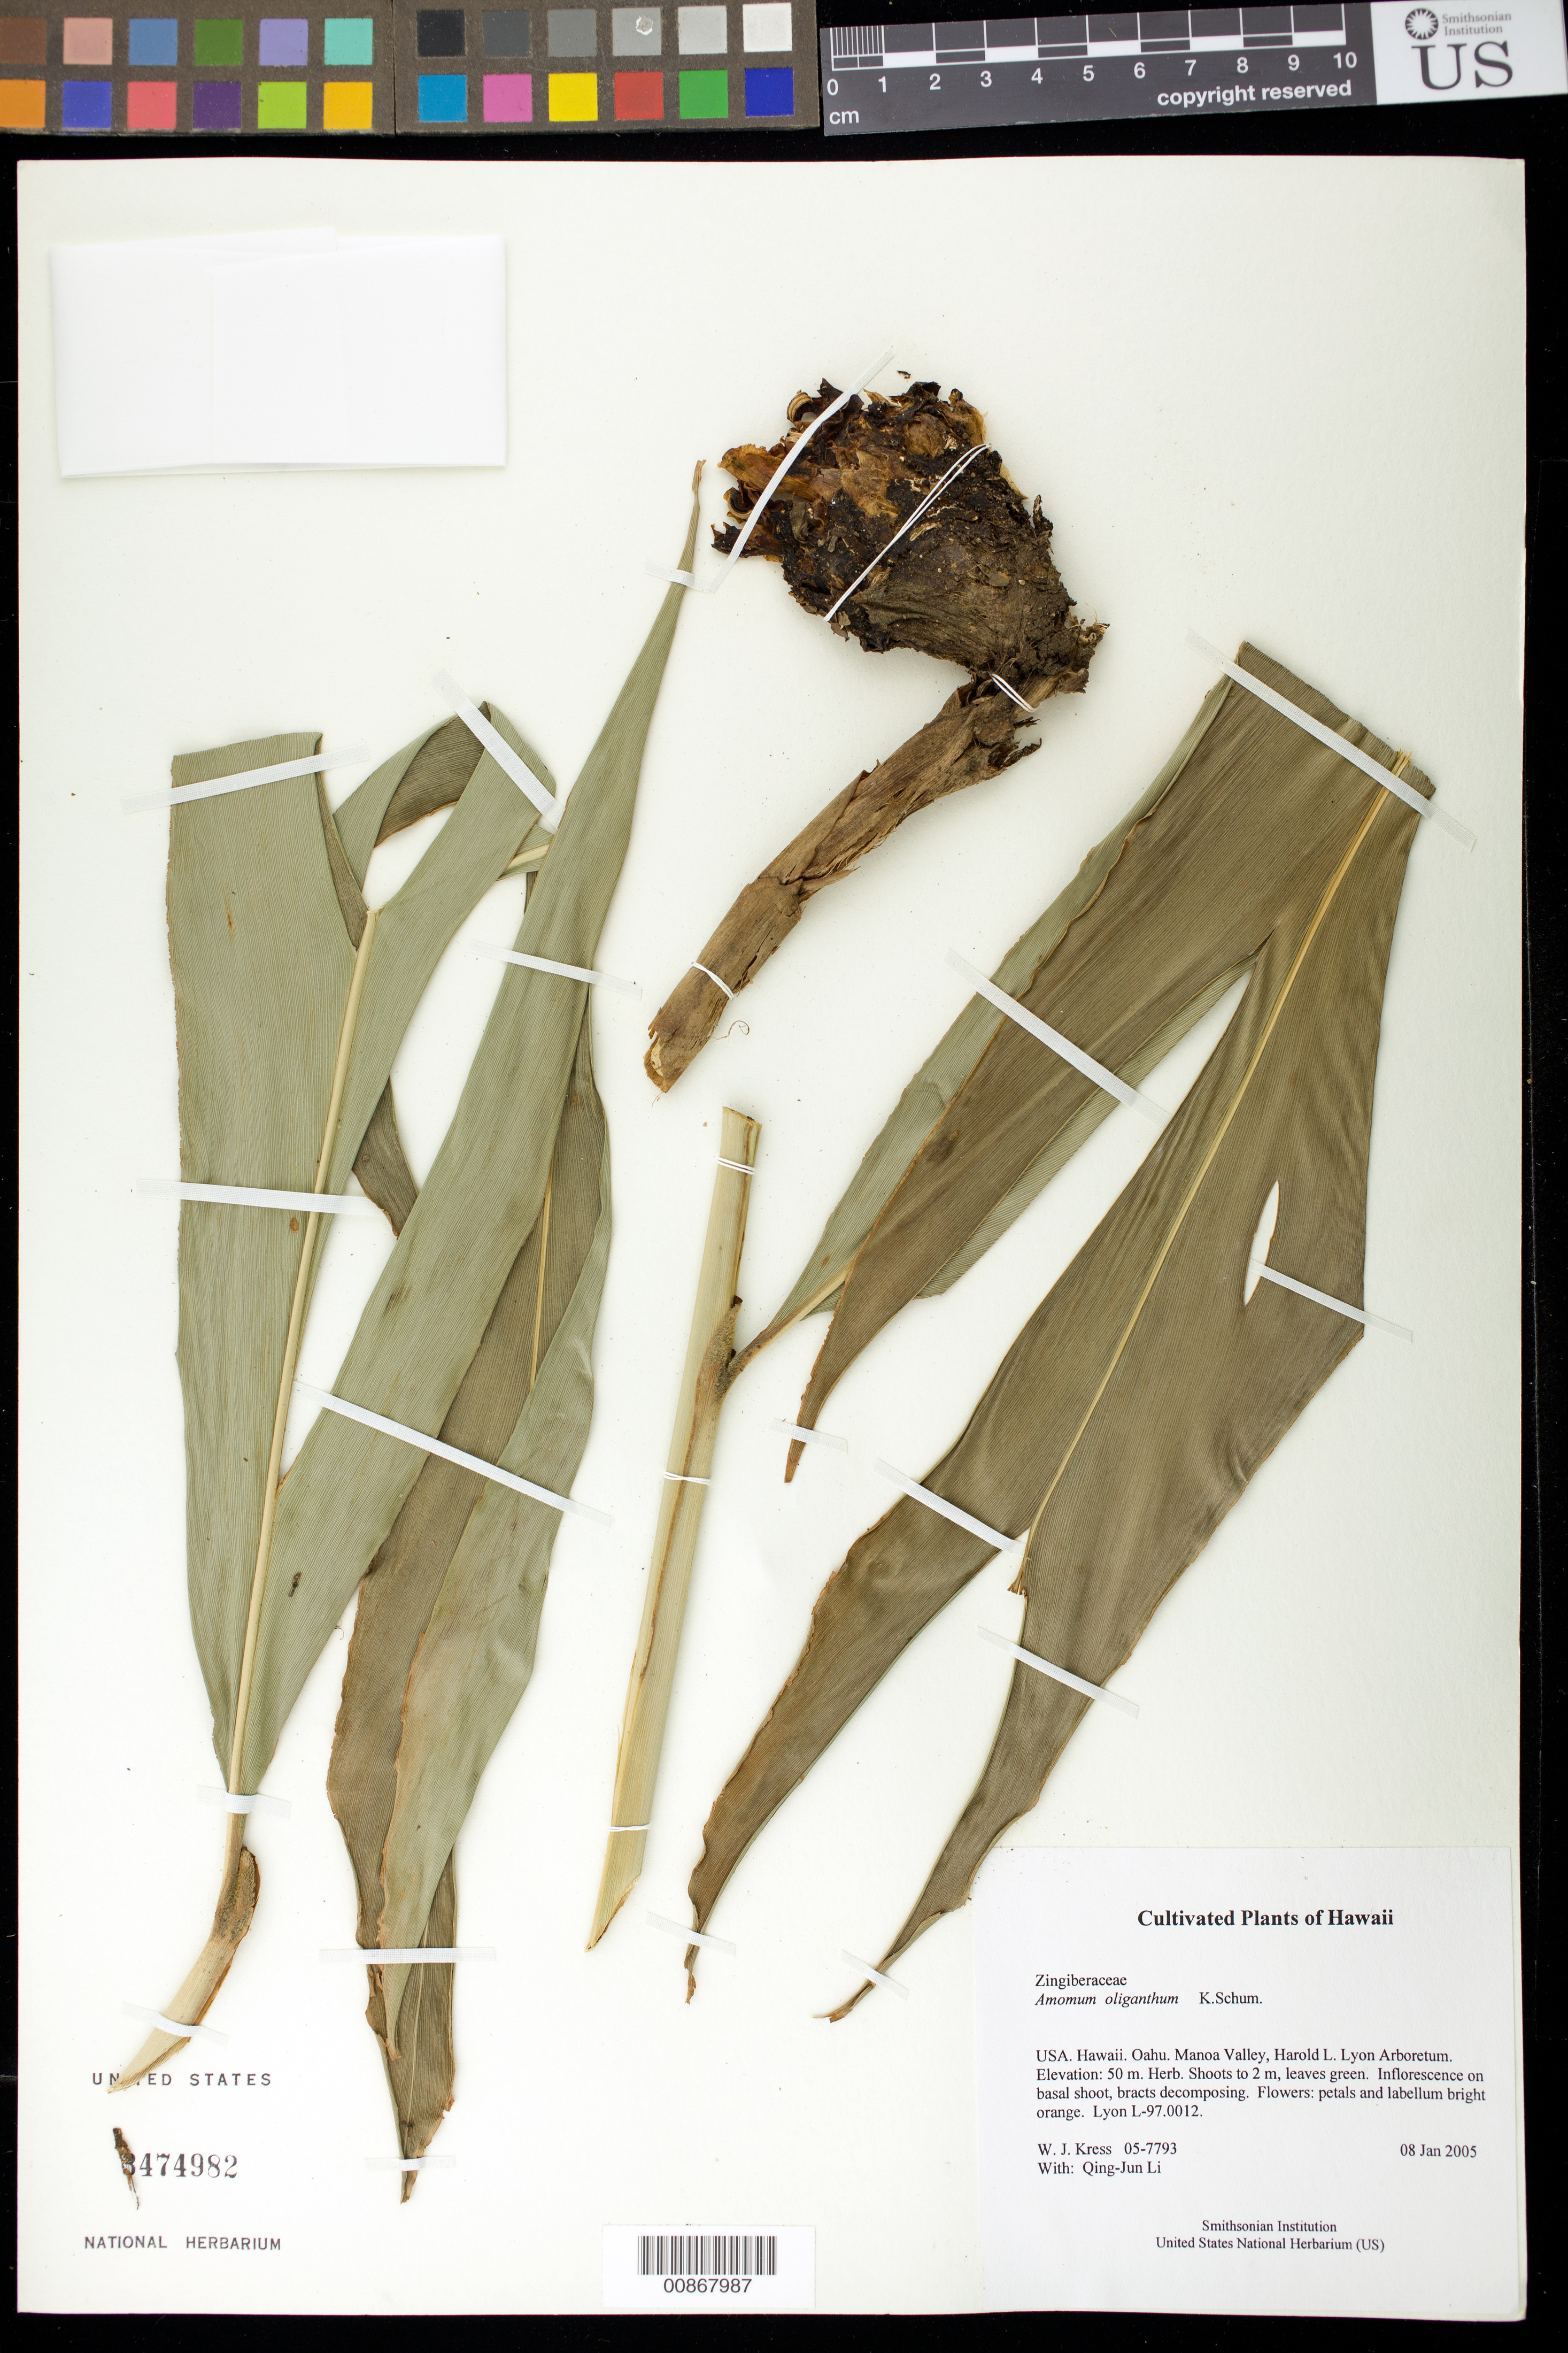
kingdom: Plantae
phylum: Tracheophyta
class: Liliopsida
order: Zingiberales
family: Zingiberaceae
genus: Amomum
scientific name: Amomum oliganthum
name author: K. Schum.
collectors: W. J. Kress & Q. J. Li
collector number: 05-7793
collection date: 2005-01-08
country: United States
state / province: Hawaii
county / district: Honolulu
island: Oahu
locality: Manoa Valley, Harold L. Lyon Arboretum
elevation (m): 50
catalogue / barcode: US 3474982